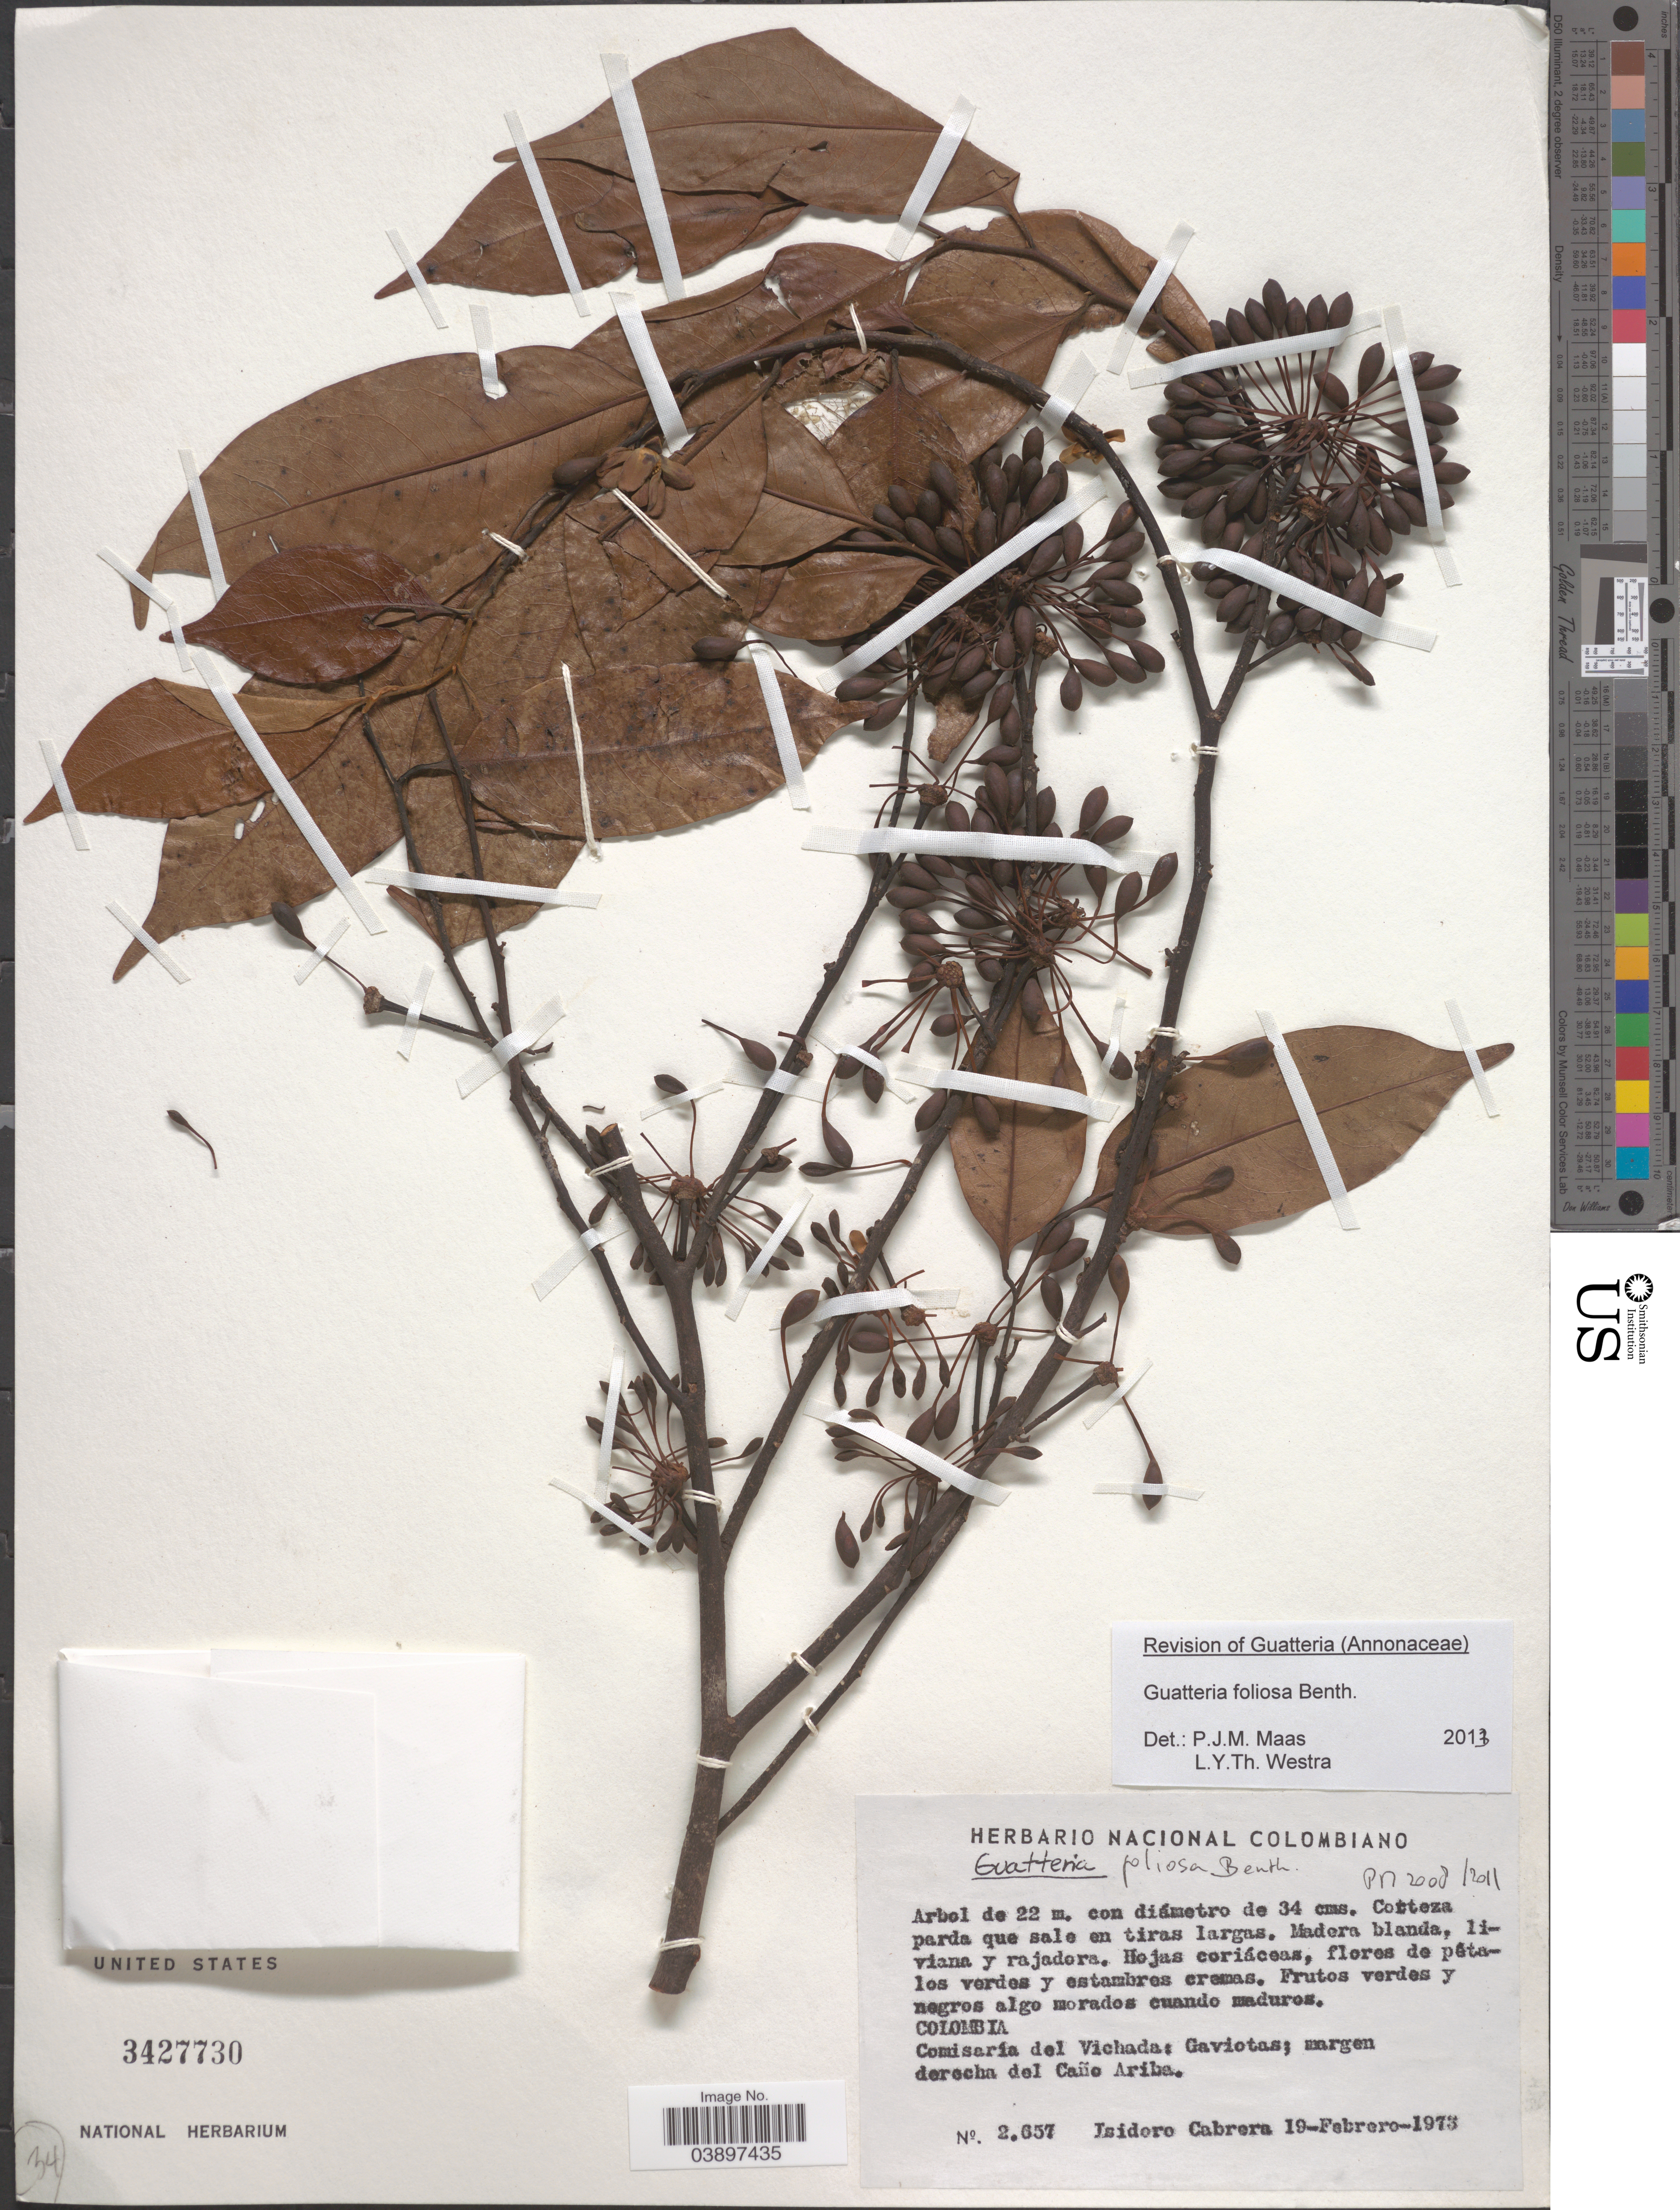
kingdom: Plantae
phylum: Tracheophyta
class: Magnoliopsida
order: Magnoliales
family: Annonaceae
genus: Guatteria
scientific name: Guatteria foliosa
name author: Benth.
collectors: I. Cabrera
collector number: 2657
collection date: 1973-02-19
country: Colombia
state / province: Vichada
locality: Comisaría del Vichada: Gaviotas; margen derecha del Caño Ariba.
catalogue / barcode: US 3427730